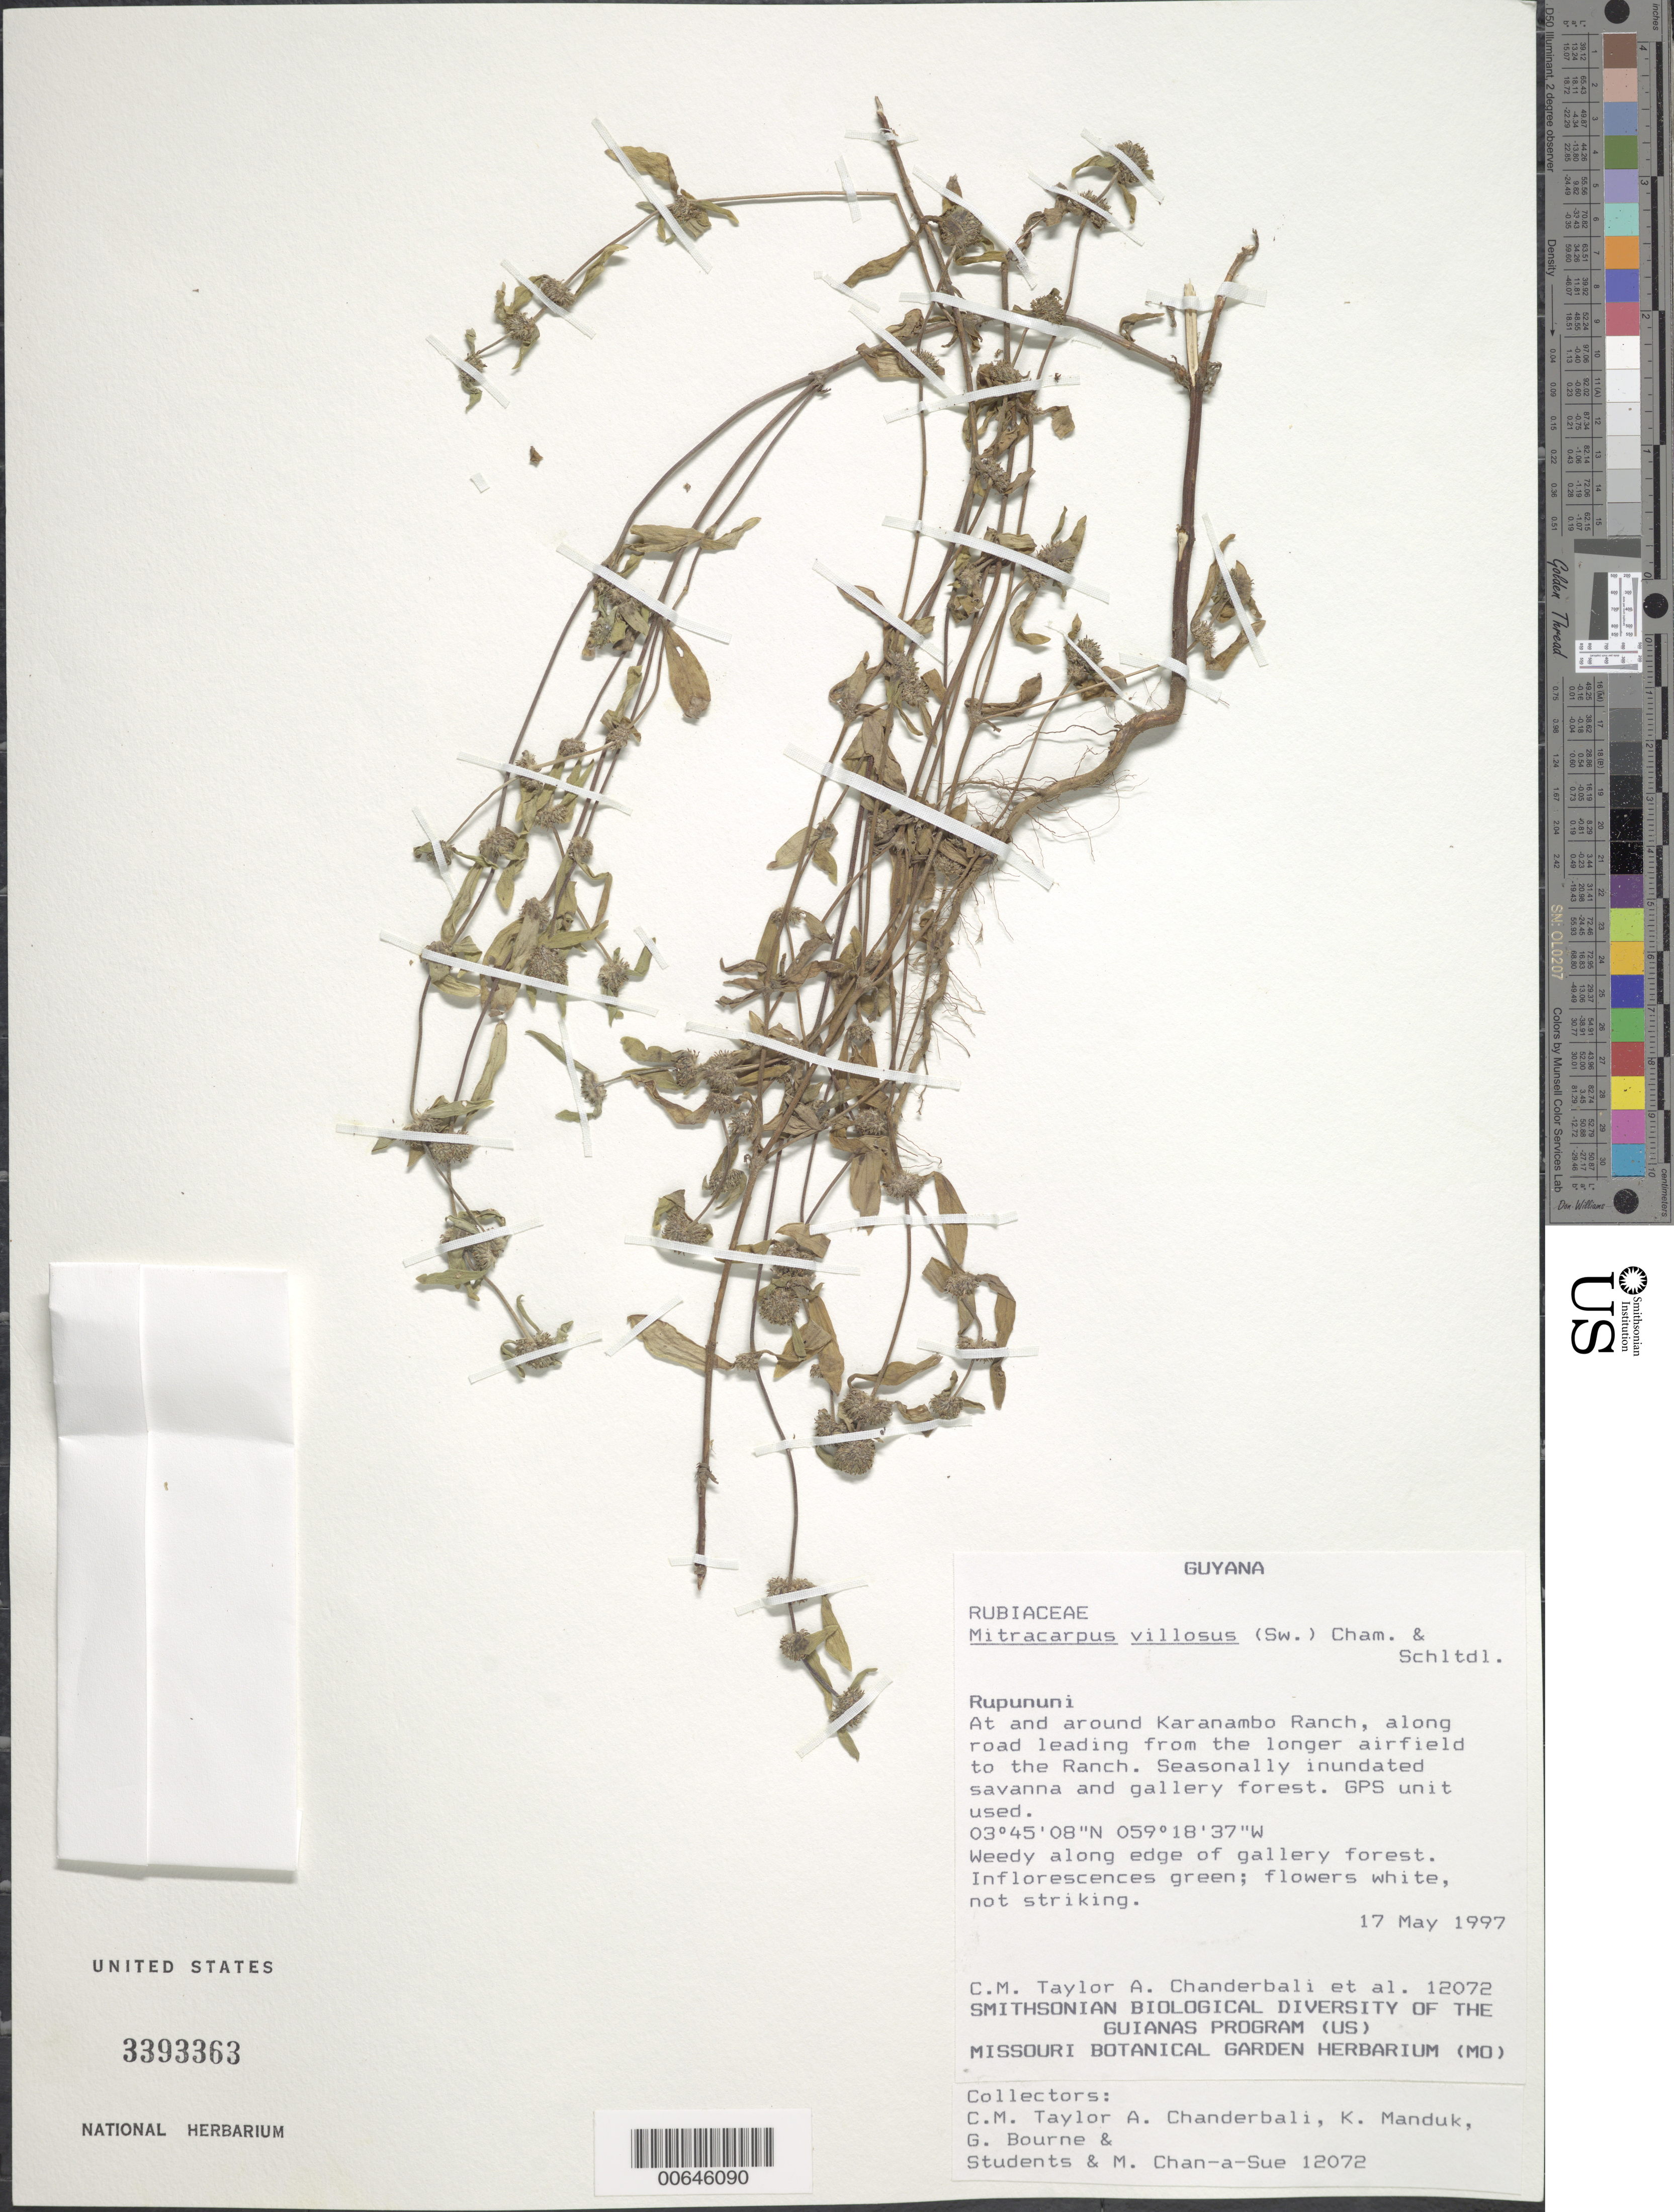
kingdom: Plantae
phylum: Tracheophyta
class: Magnoliopsida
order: Gentianales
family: Rubiaceae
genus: Mitracarpus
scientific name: Mitracarpus villosus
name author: (Sw.) DC.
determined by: Taylor, Charlotte M.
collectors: C. M. Taylor, A. S. Chanderbali, K. Manduk, A. Bourne & M. Chan-a-Sue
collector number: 12072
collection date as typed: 17 May 1997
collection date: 1997-05-17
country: Guyana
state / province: U. Takutu-U. Essequibo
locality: Karanambo Ranch, along road leading from airfield to ranch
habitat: Seasonally inundated savanna & gallery forest. Weedy along edge of gallery forest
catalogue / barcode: US 3393363